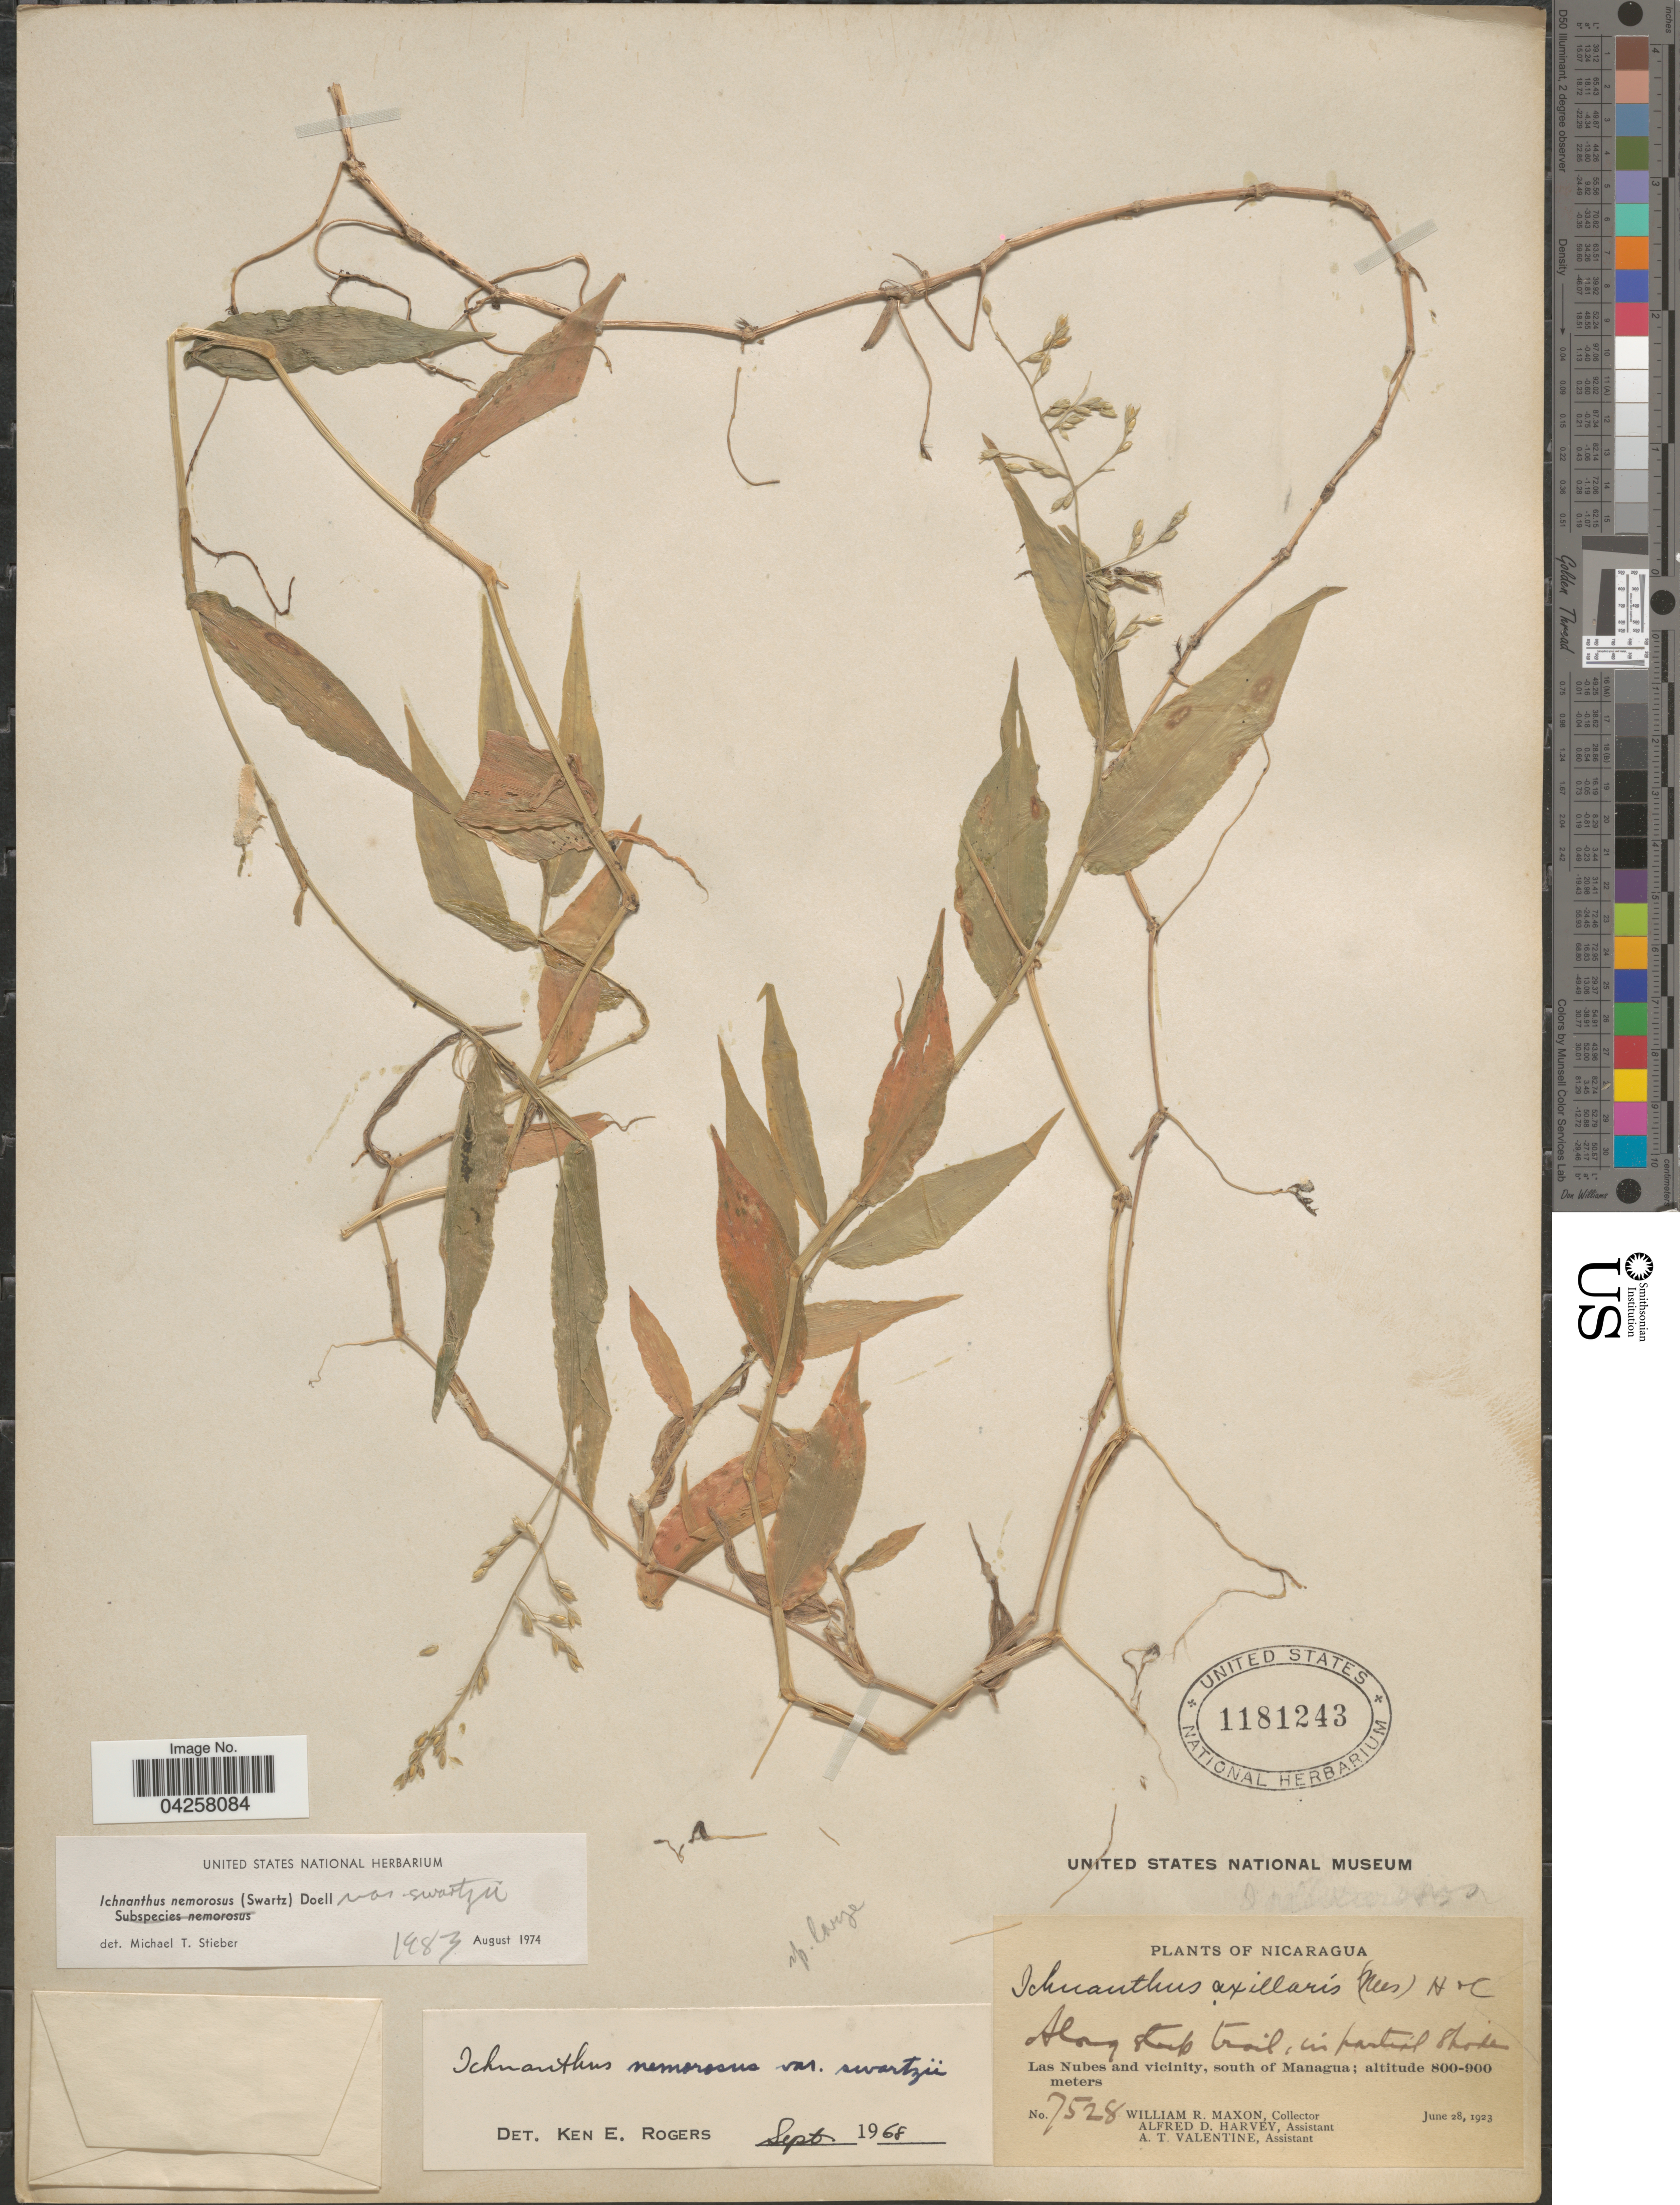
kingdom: Plantae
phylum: Tracheophyta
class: Liliopsida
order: Poales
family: Poaceae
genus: Hildaea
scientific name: Hildaea nemorosa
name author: (Sw.) C. Silva & R.P. Oliveira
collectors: W. R. Maxon, A. D. Harvey & A. Valentine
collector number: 7528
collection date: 1923-06-28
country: Nicaragua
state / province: Managua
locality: Las Nubes and vicinity, south of Managua.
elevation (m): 800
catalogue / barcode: US 1181243